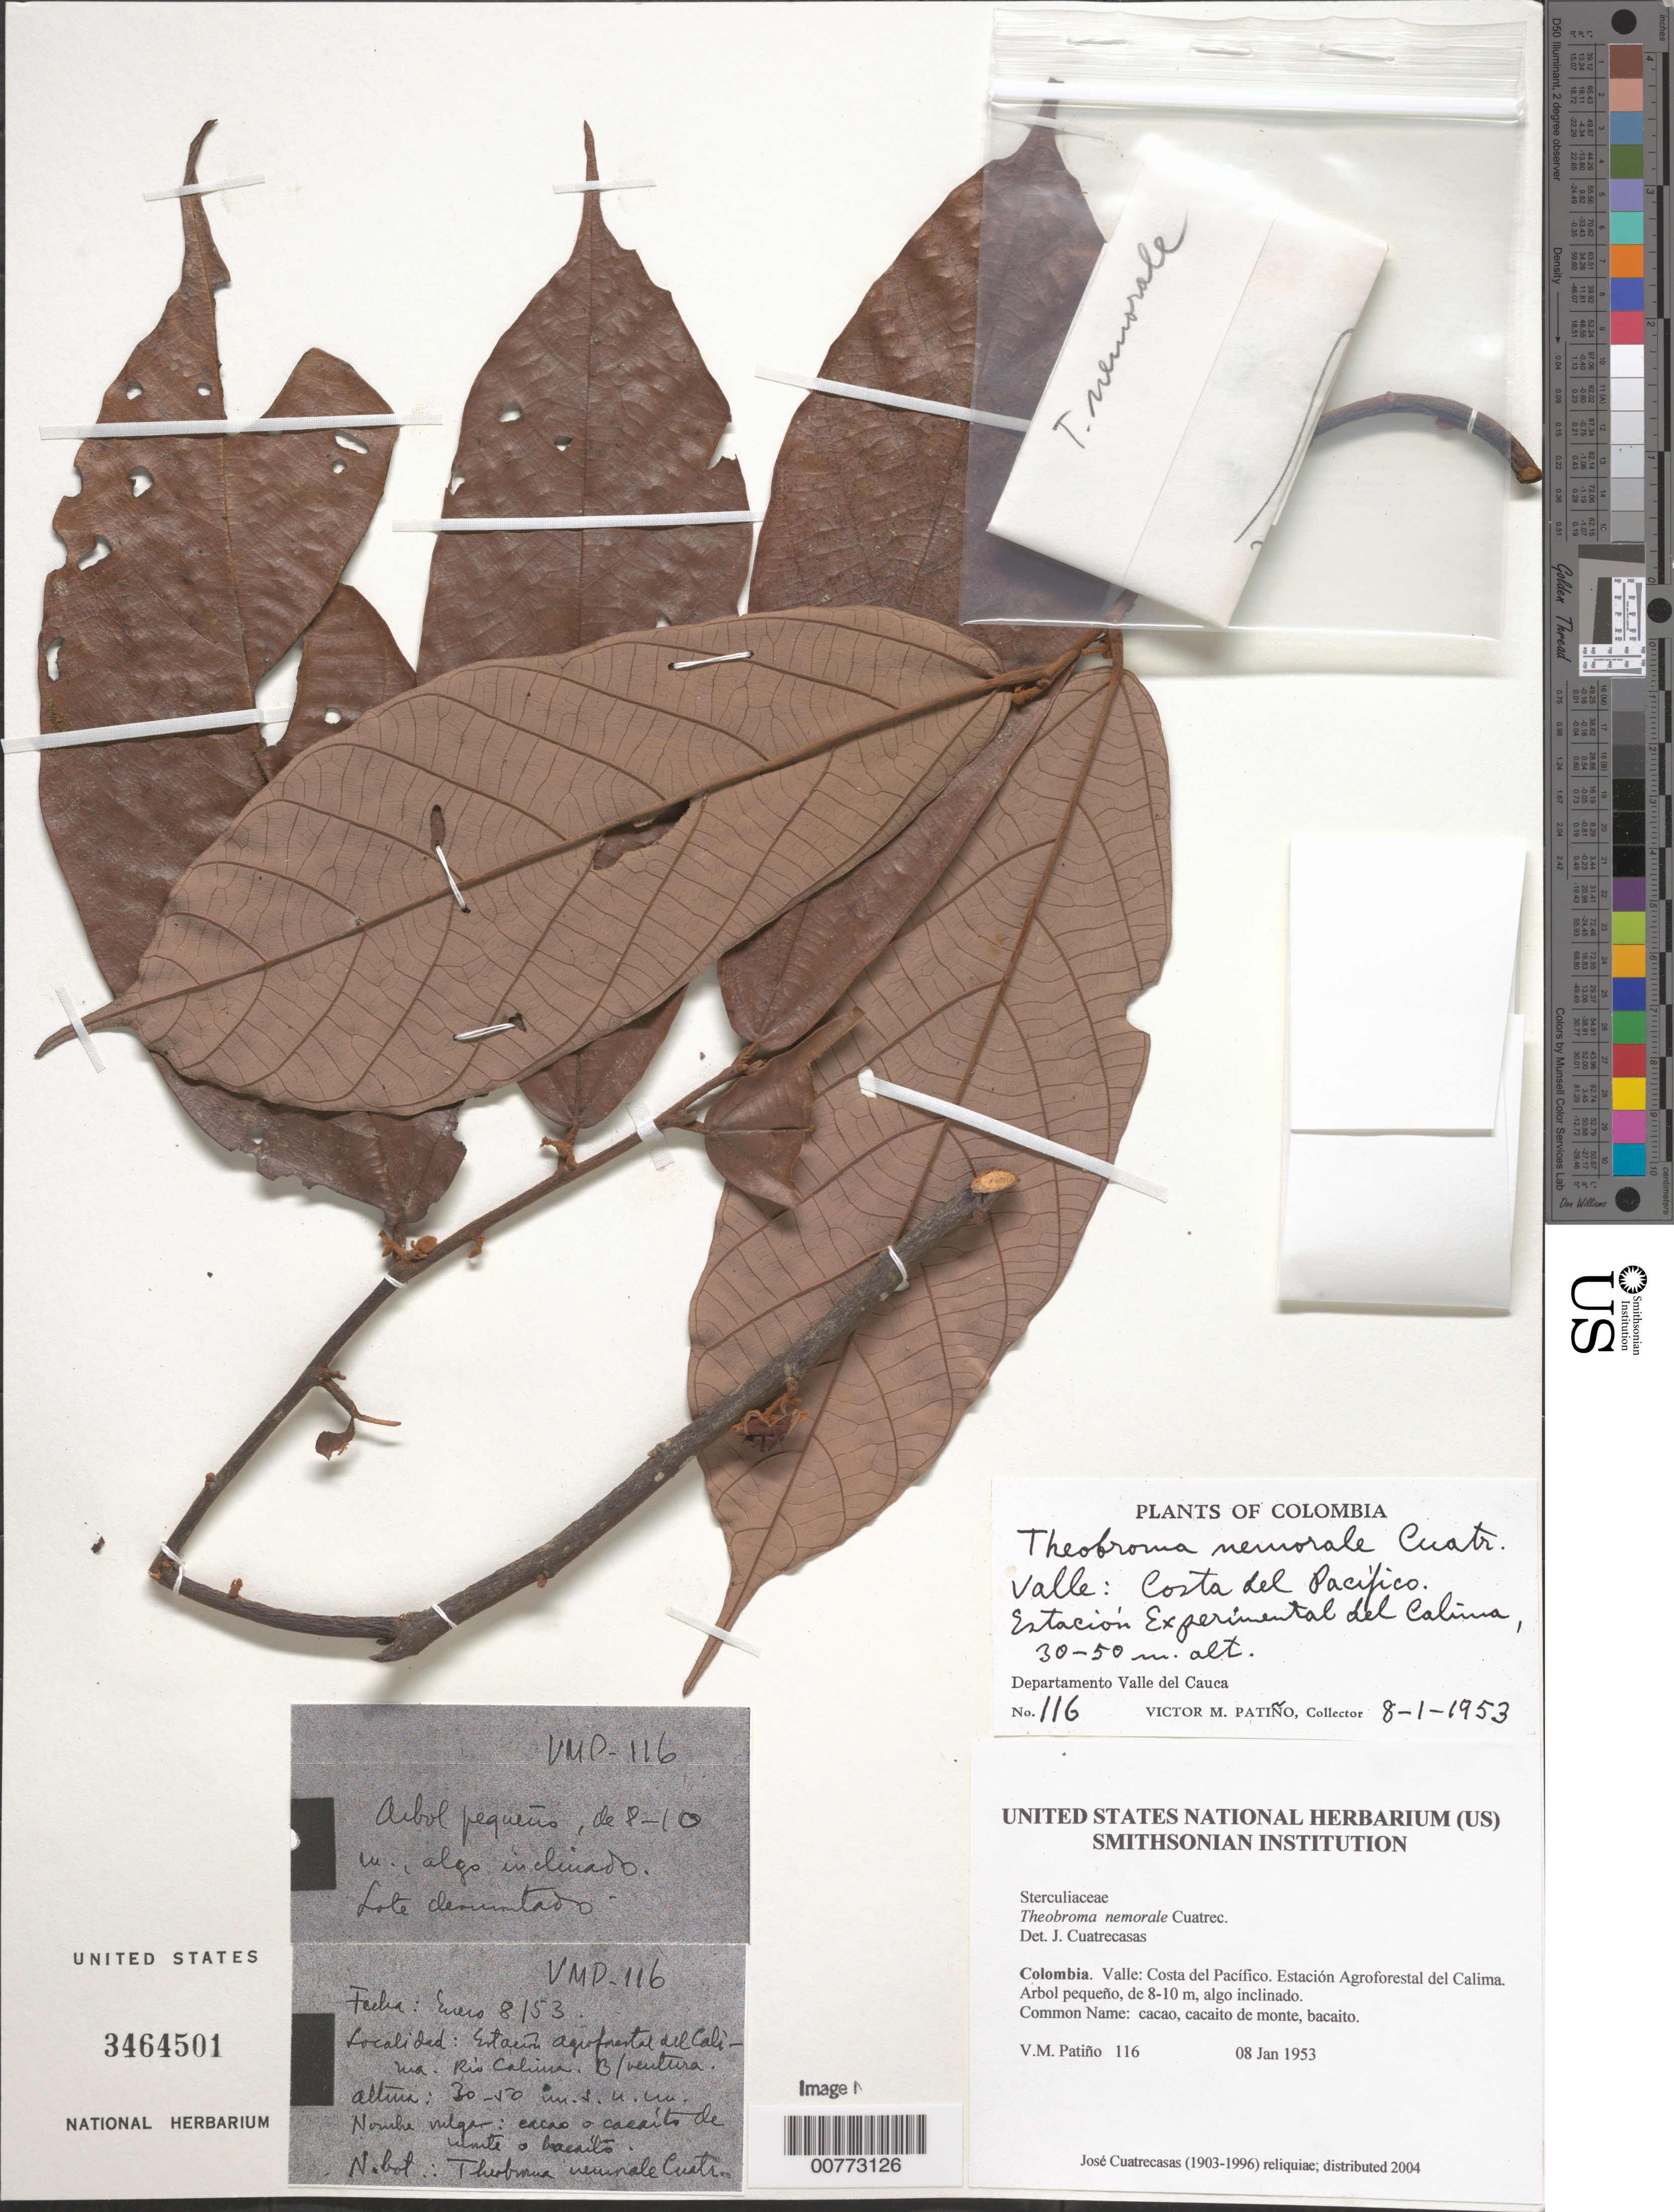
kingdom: Plantae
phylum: Tracheophyta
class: Magnoliopsida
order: Malvales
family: Malvaceae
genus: Theobroma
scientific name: Theobroma nemorale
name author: Cuatrec.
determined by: Cuatrecasas, J.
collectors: V. M. Patiño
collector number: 116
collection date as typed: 08 Jan 1953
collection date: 1953-01-08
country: Colombia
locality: Valle: Costa del Pacífico. Estación Agroforestal del Calima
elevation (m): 30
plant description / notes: Common name: Cacao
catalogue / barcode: US 3464501